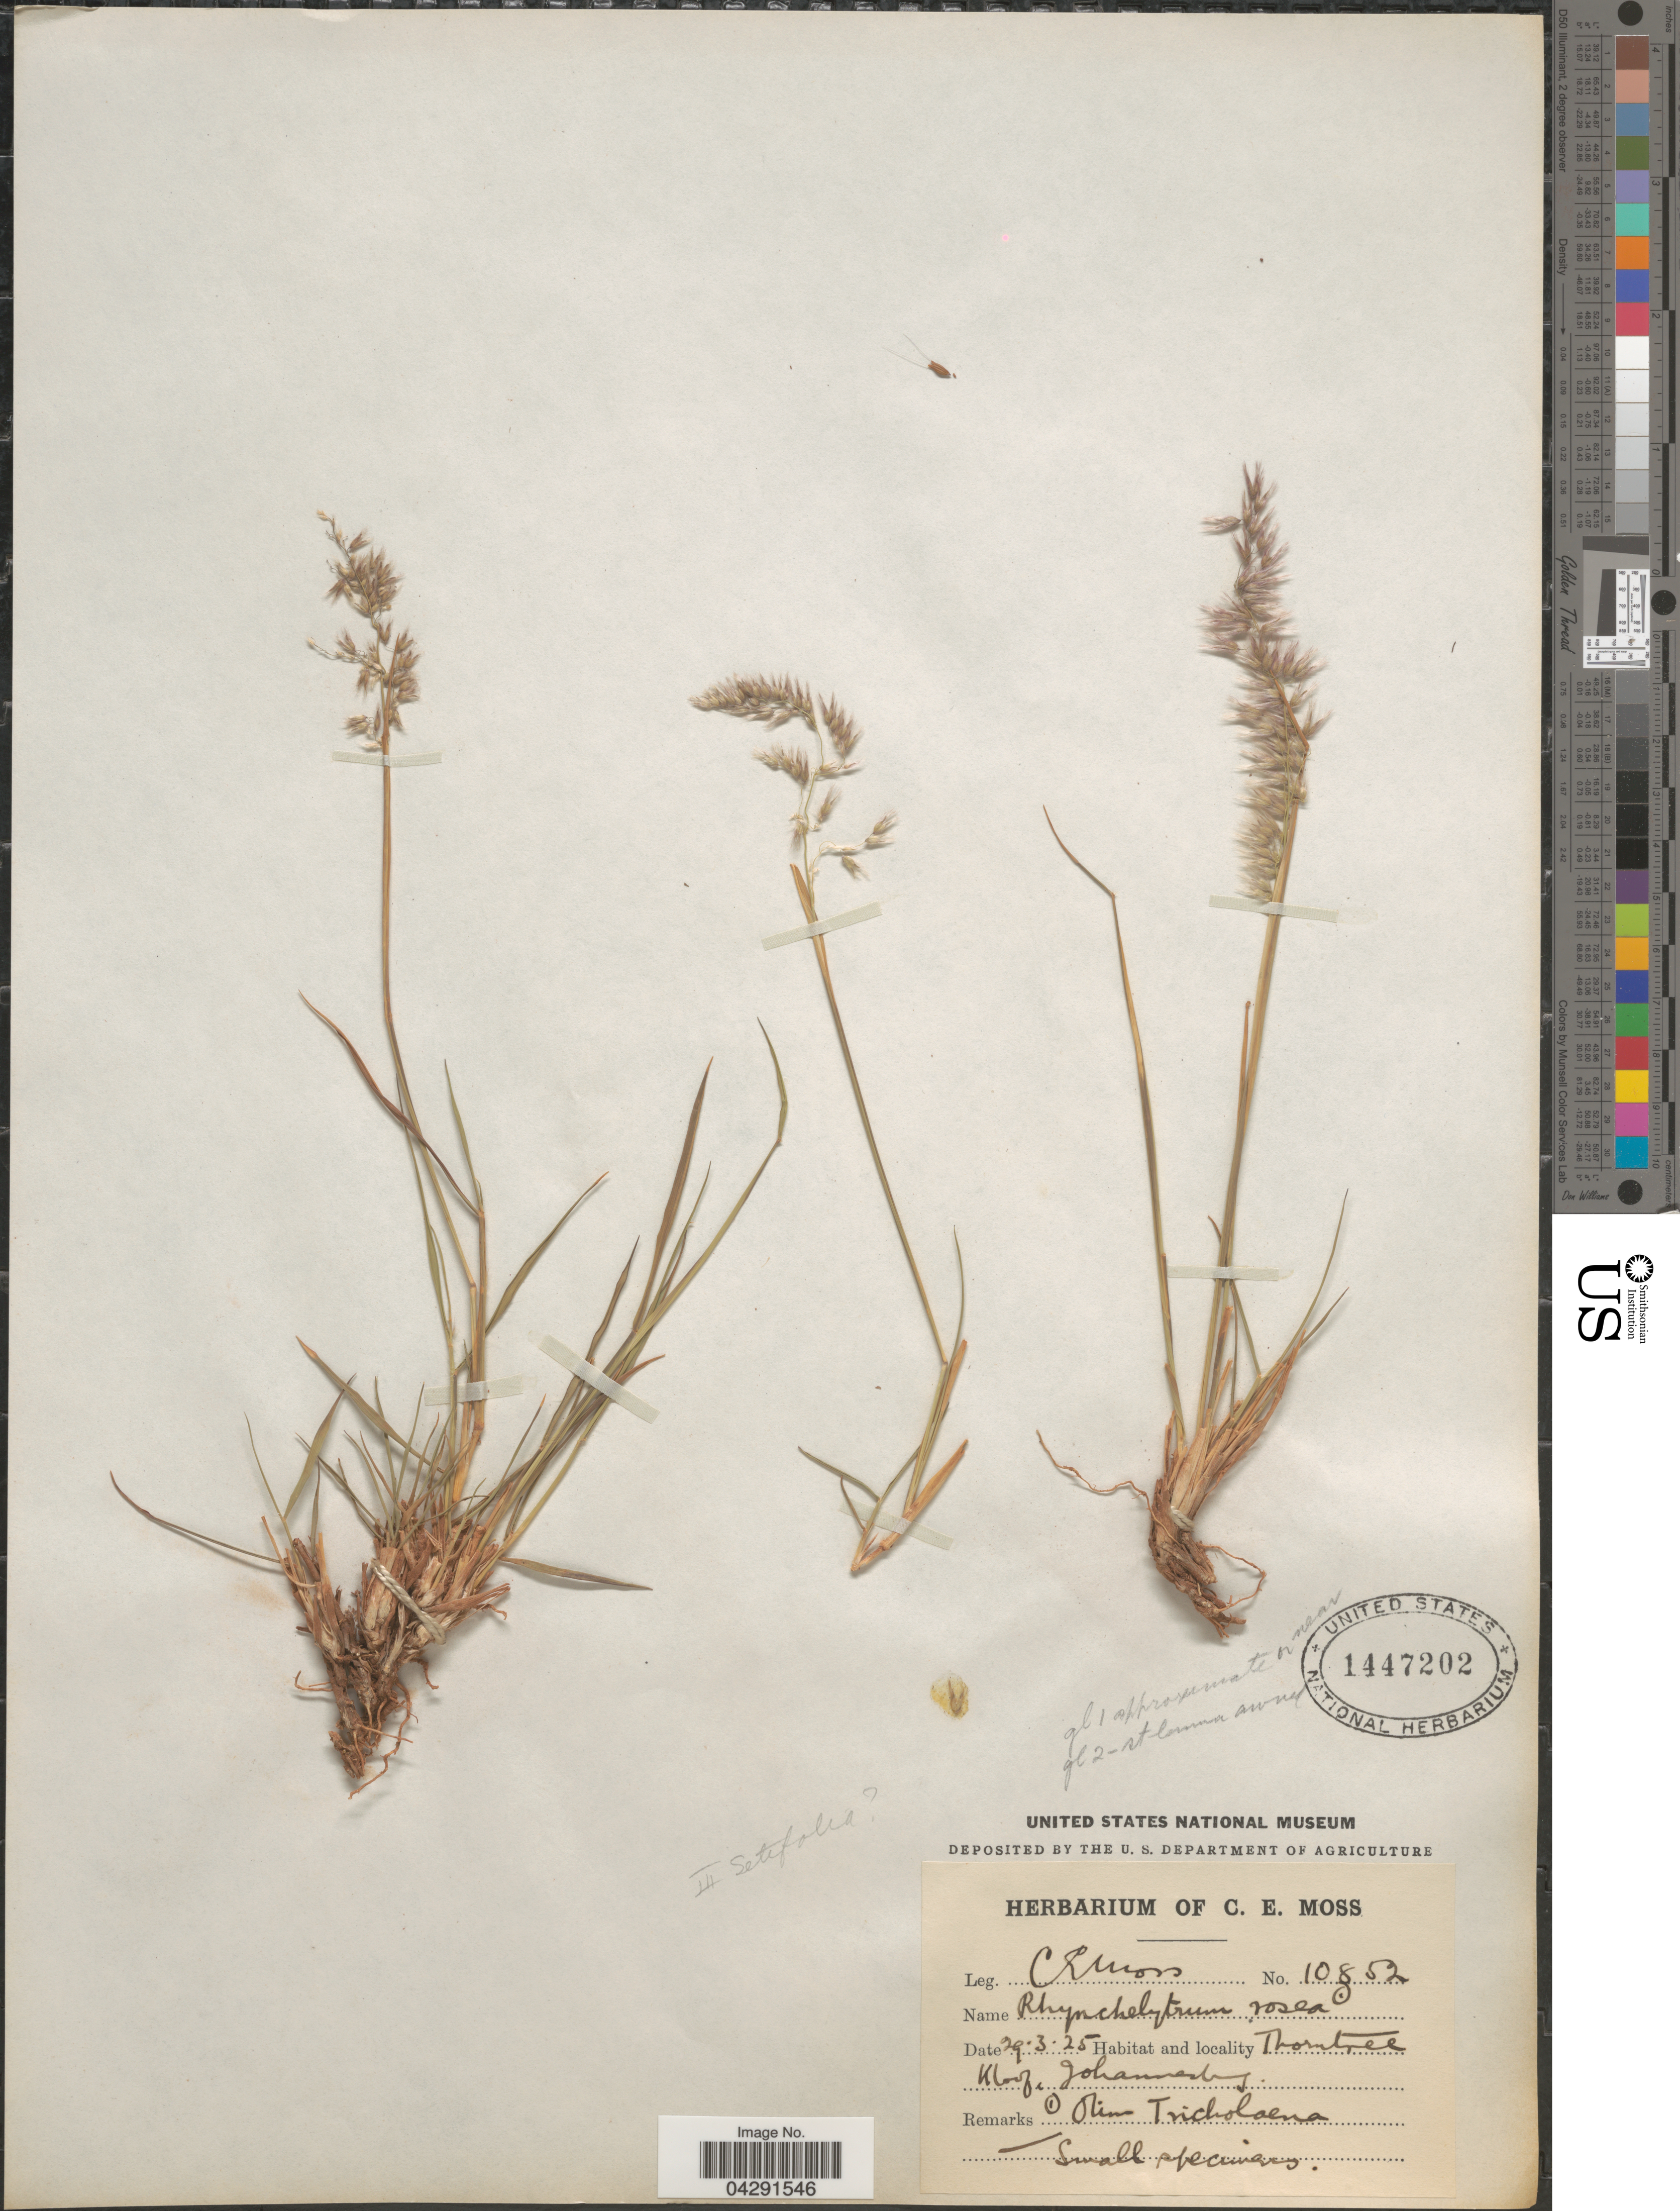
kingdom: Plantae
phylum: Tracheophyta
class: Liliopsida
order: Poales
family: Poaceae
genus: Melinis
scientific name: Melinis sp.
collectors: C. E. Moss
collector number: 10852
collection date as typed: Transcribed d/m/y: 29/3/25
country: South Africa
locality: Thorntree Kloof, Johannesburg.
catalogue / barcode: US 1447202